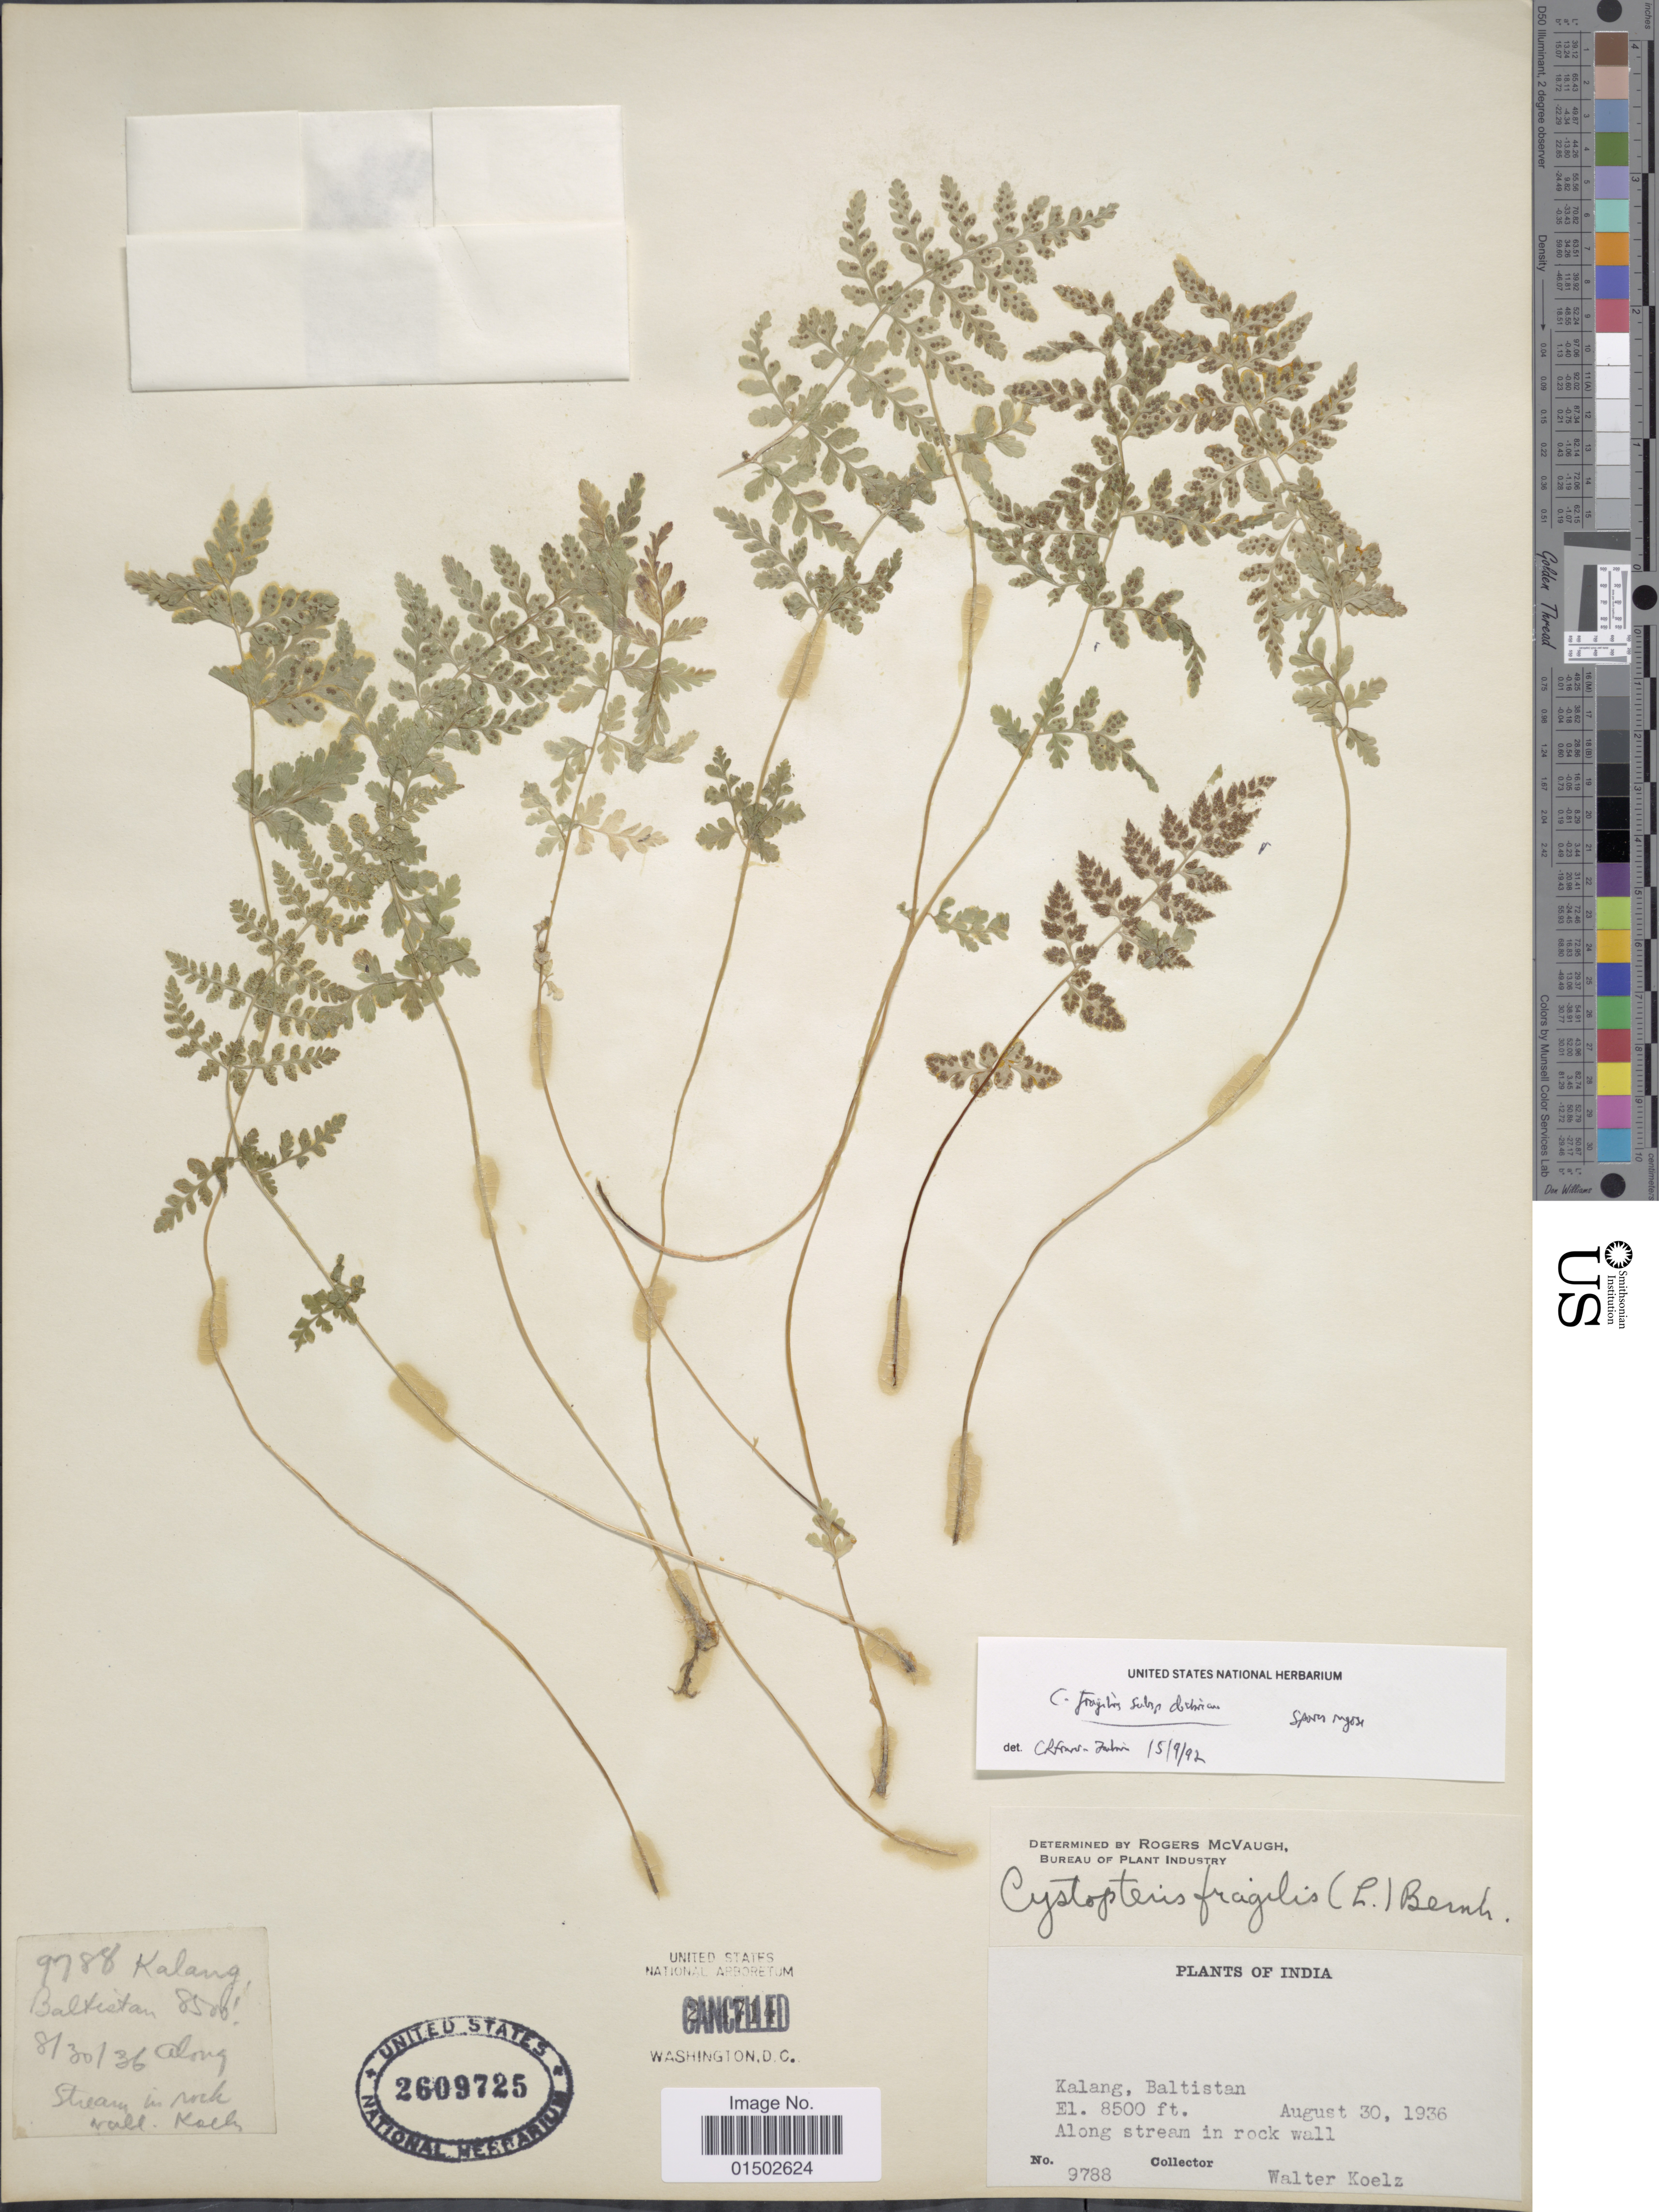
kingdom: Plantae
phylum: Tracheophyta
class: Polypodiopsida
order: Polypodiales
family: Cystopteridaceae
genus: Cystopteris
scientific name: Cystopteris fragilis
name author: (L.) Bernh.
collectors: W. N. Koelz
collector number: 9788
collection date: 1936-08-30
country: India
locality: Kalang, Baltistan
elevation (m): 2591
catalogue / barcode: US 2609725